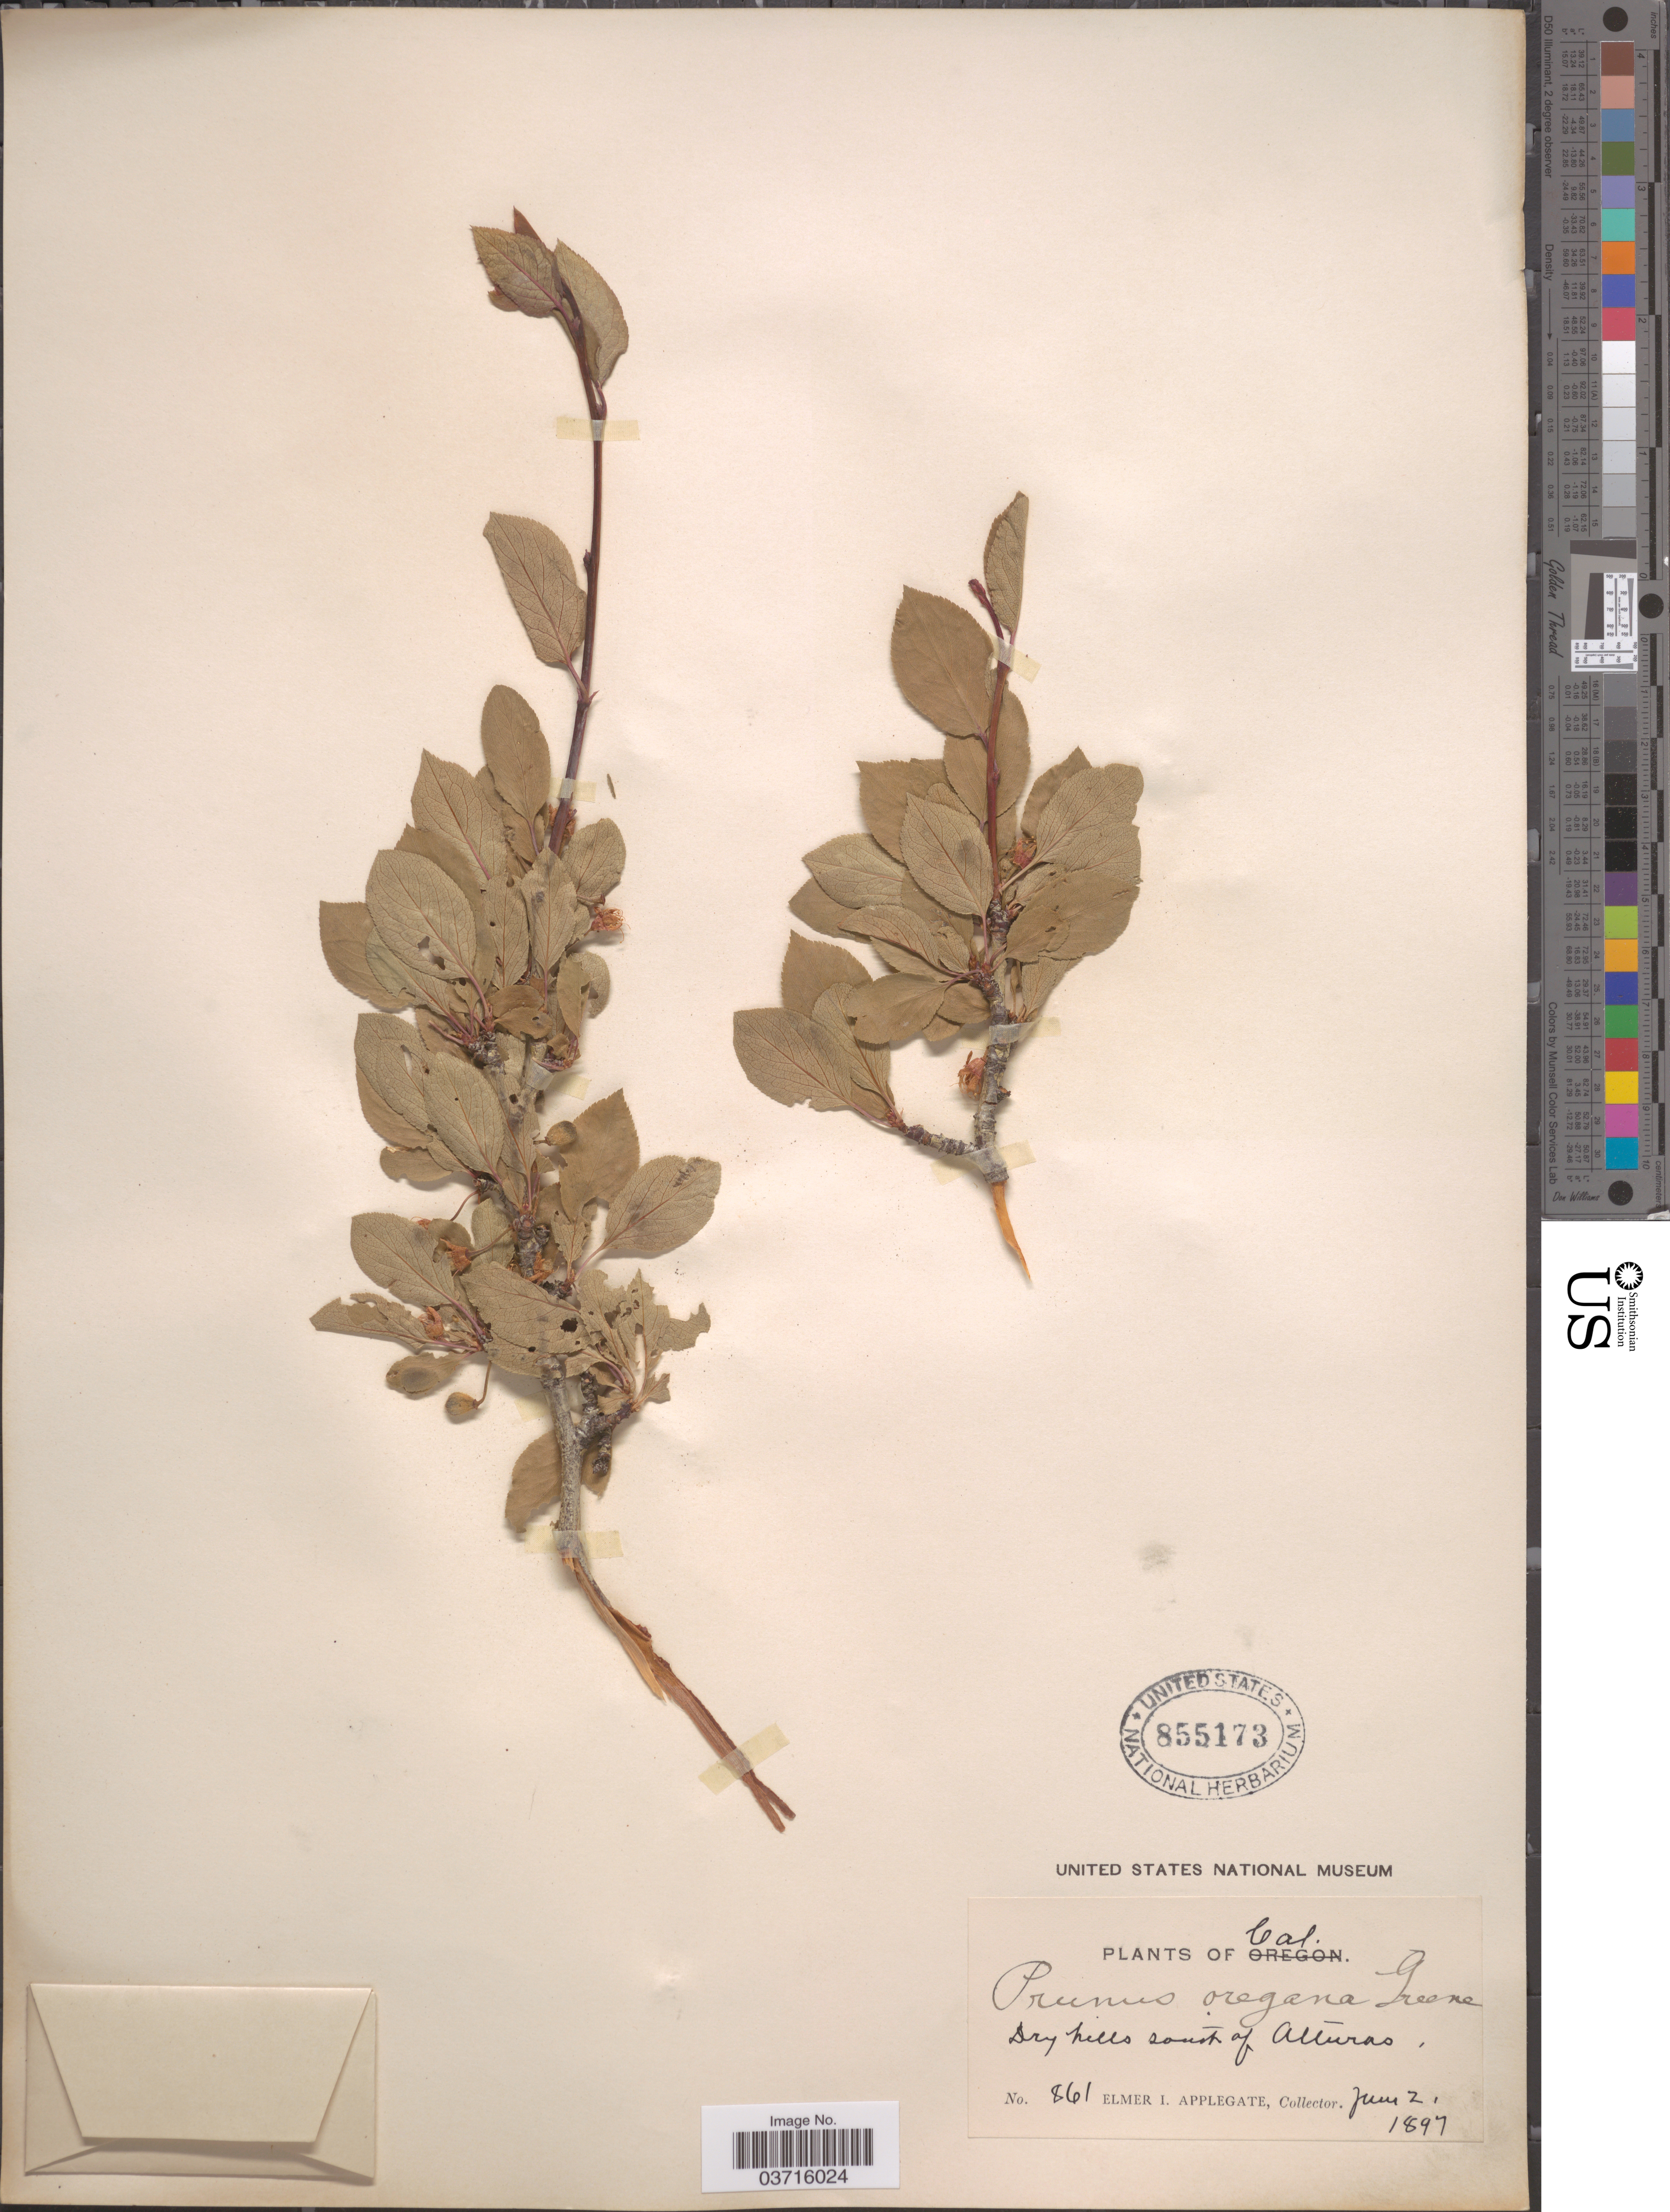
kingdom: Plantae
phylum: Tracheophyta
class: Magnoliopsida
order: Rosales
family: Rosaceae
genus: Prunus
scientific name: Prunus oregana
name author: Greene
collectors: E. I. Applegate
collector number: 861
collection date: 1897-06-02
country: United States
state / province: California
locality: Dry hills south of Alturas.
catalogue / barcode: US 855173